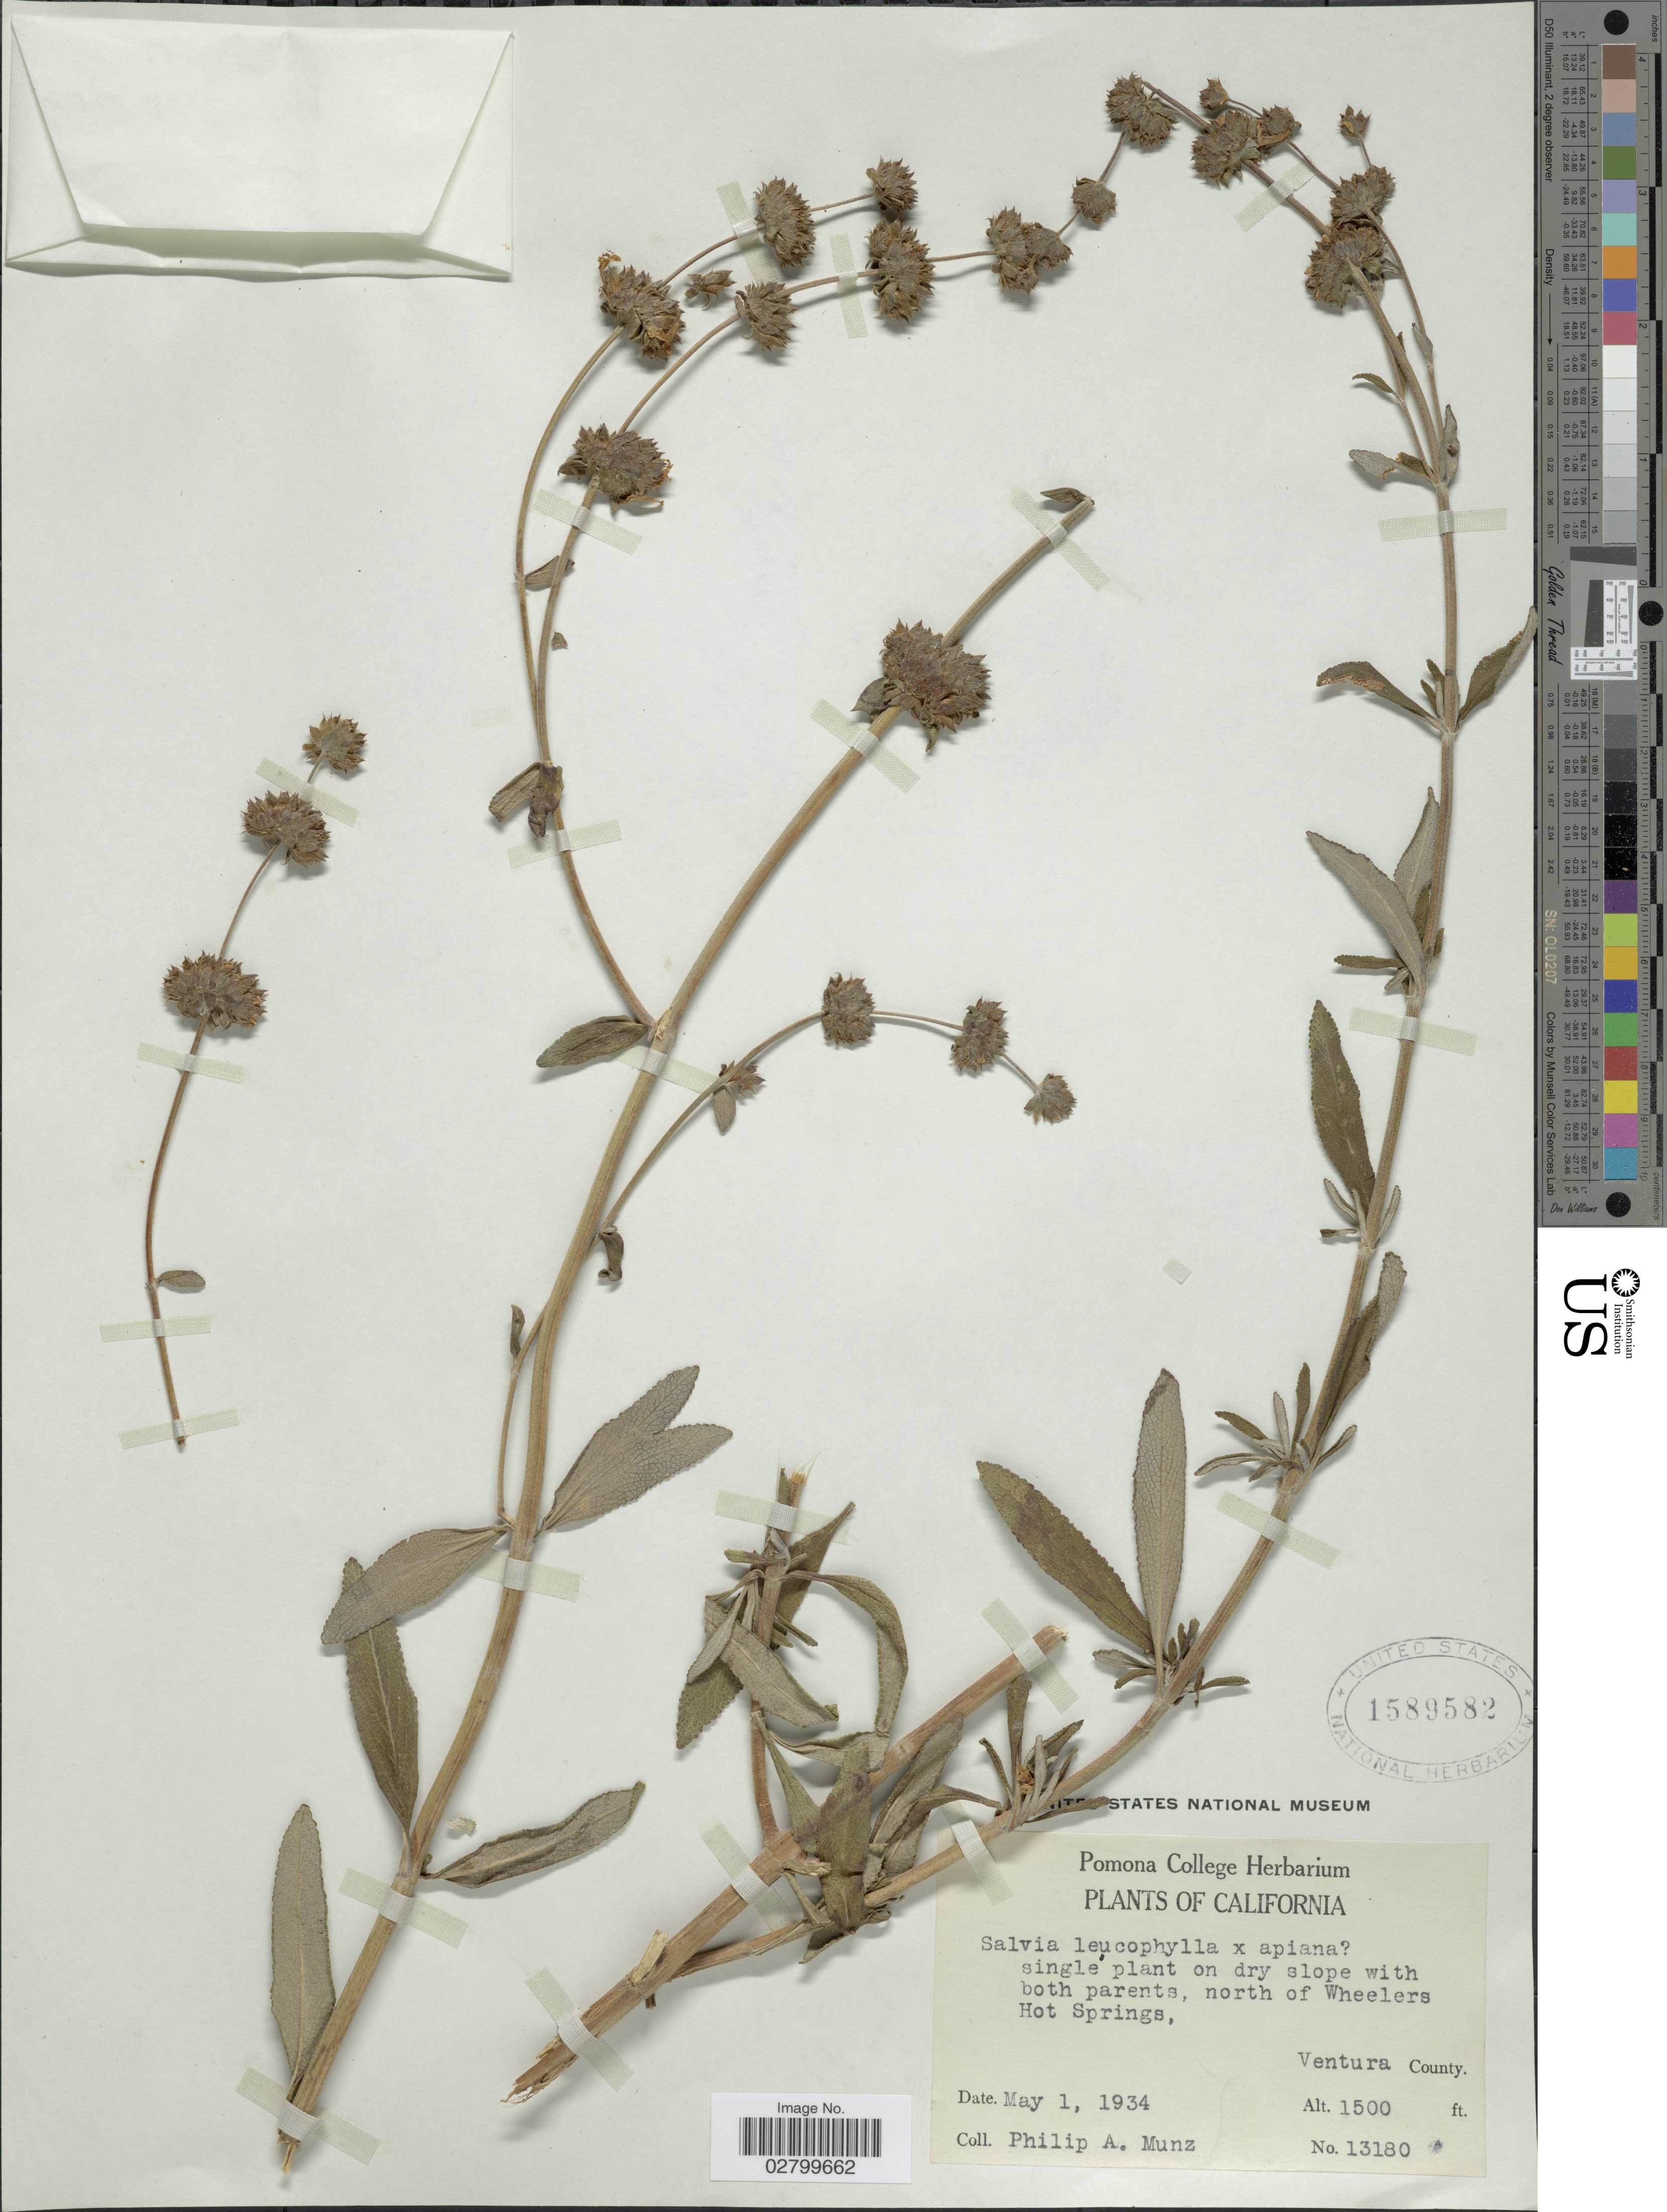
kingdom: Plantae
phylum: Tracheophyta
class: Magnoliopsida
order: Lamiales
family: Lamiaceae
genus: Salvia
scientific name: Salvia leucophylla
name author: Greene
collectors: P. A. Munz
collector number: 13180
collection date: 1934-05-01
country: United States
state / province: California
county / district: Ventura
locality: North of Wheelers Hot Springs, Ventura County.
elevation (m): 457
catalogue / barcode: US 1589582